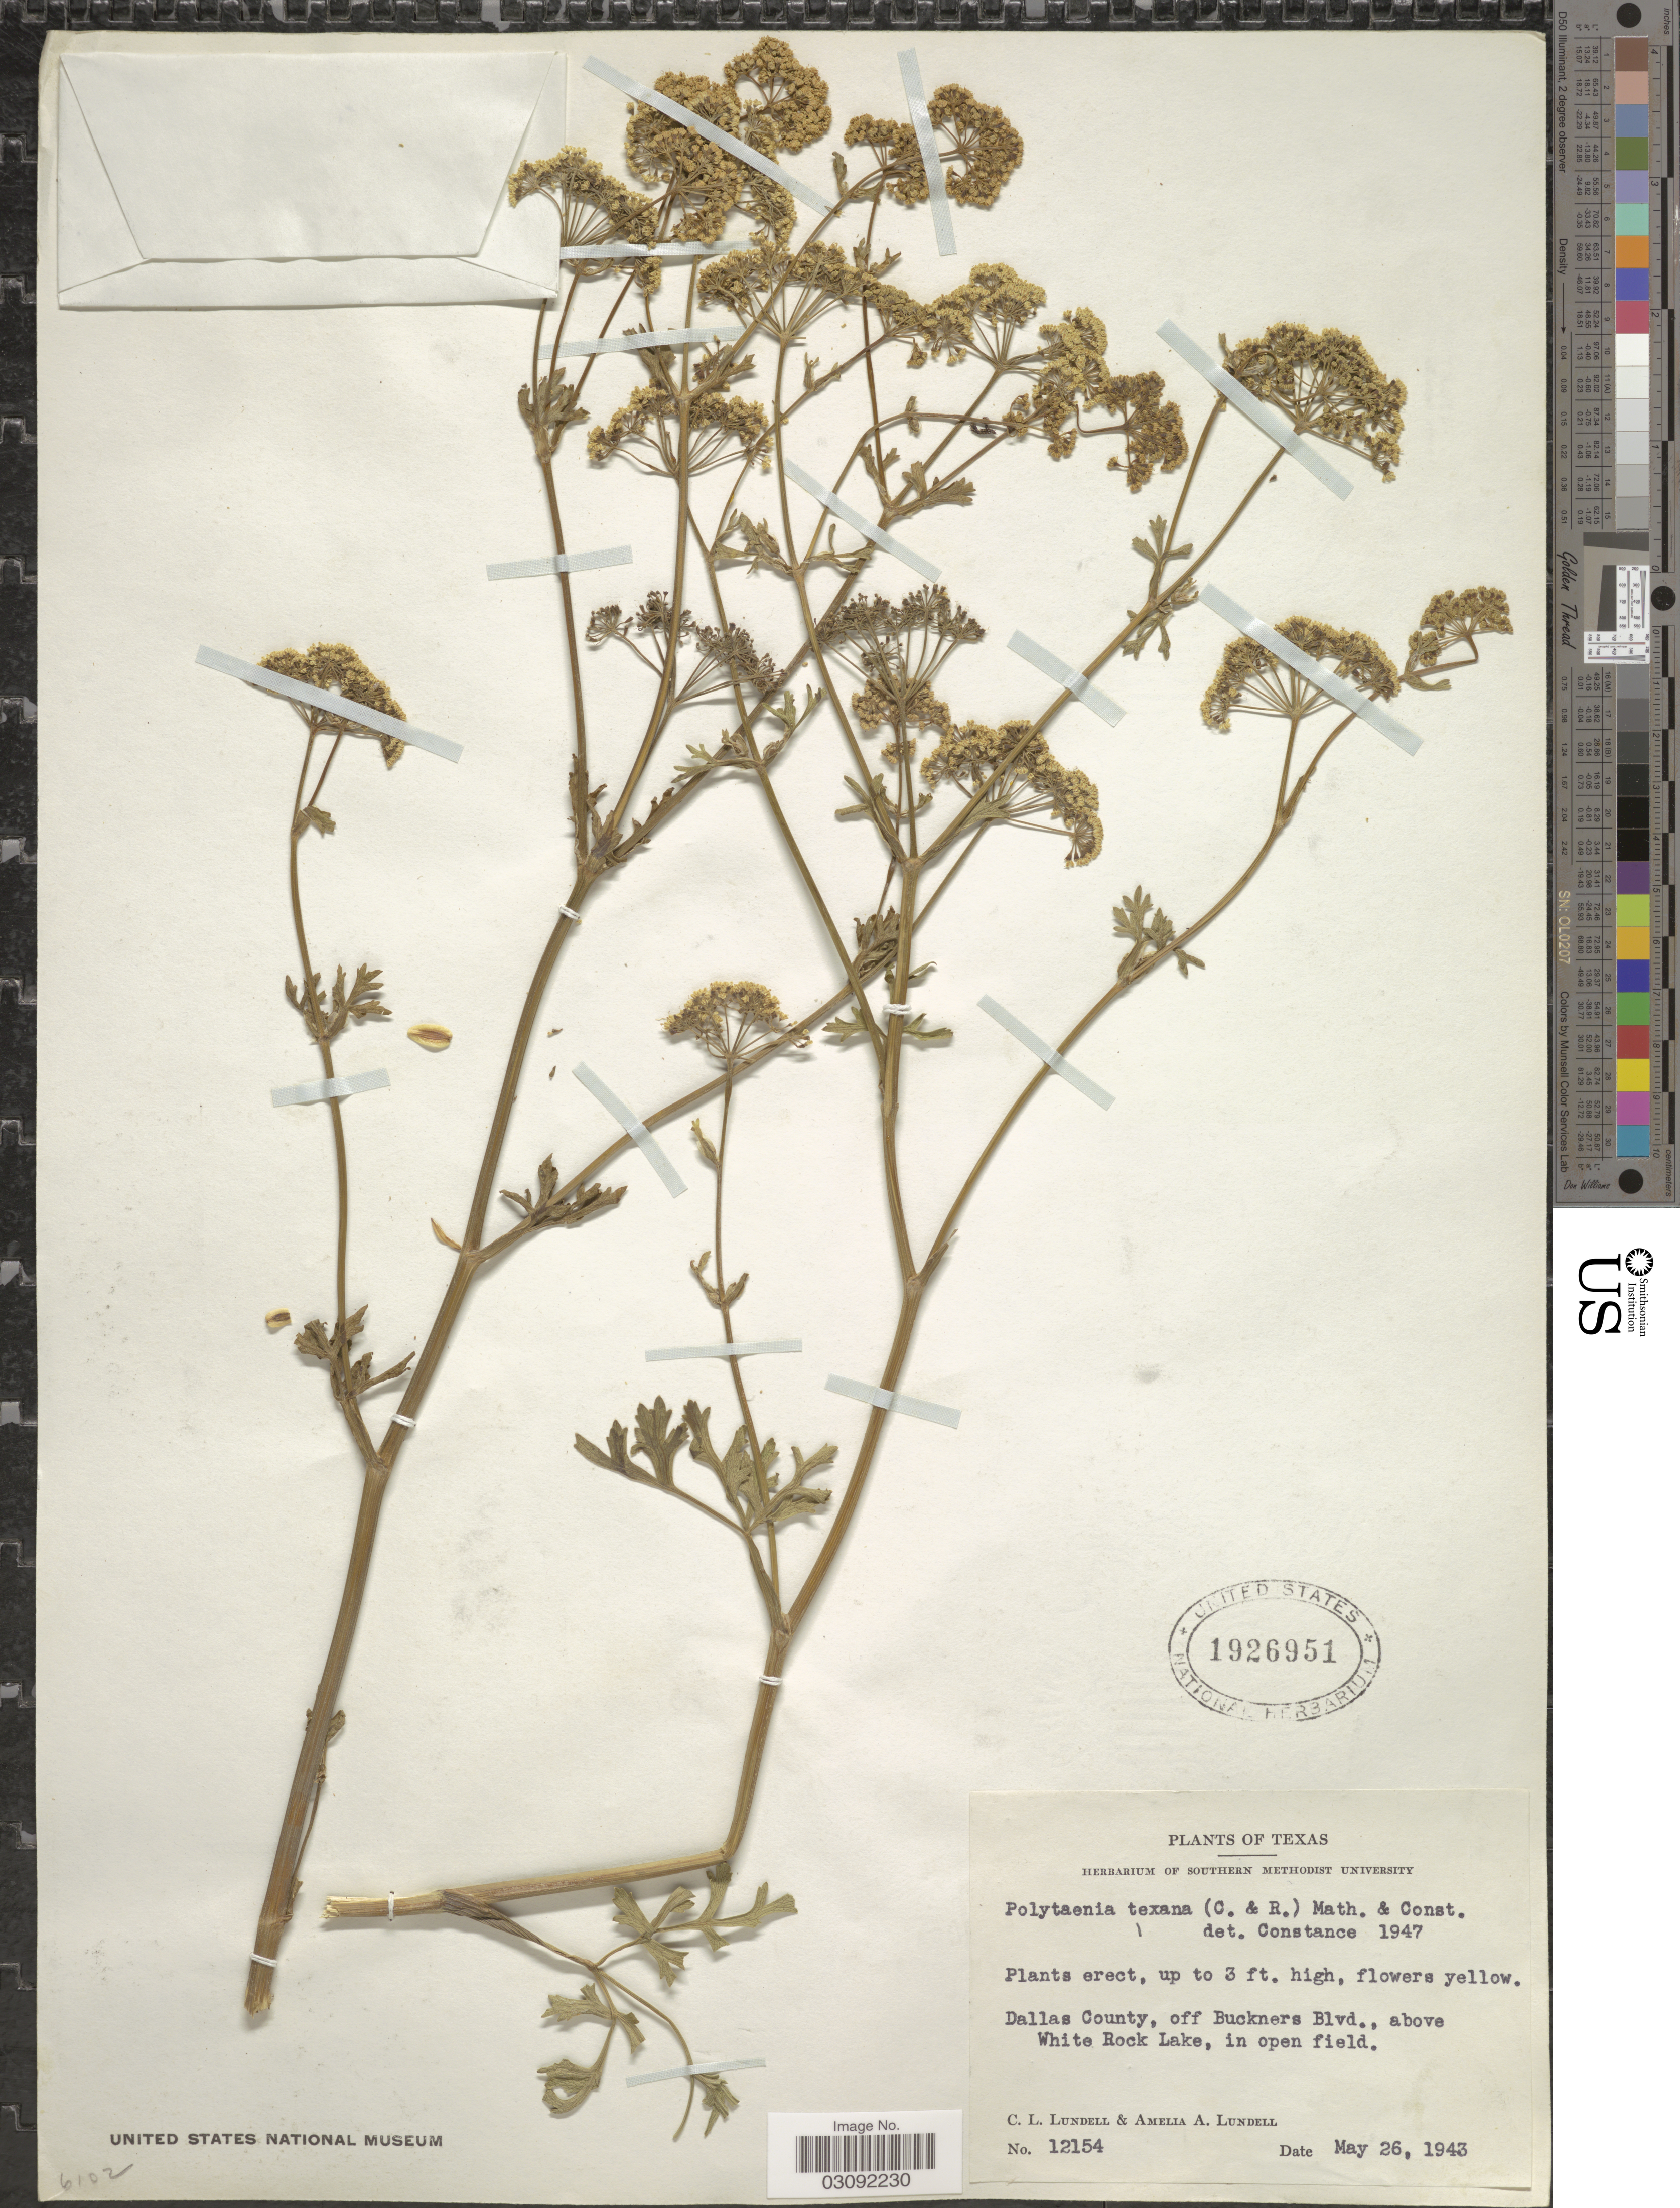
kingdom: Plantae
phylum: Tracheophyta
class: Magnoliopsida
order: Apiales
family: Apiaceae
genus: Polytaenia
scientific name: Polytaenia texana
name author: (J.M. Coult. & Rose) Mathias & Constance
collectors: C. L. Lundell & A. A. Lundell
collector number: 12154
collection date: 1943-05-26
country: United States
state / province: Texas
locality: Dallas County, off Buckners Blvd., above White Rock Lake.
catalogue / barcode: US 1926951